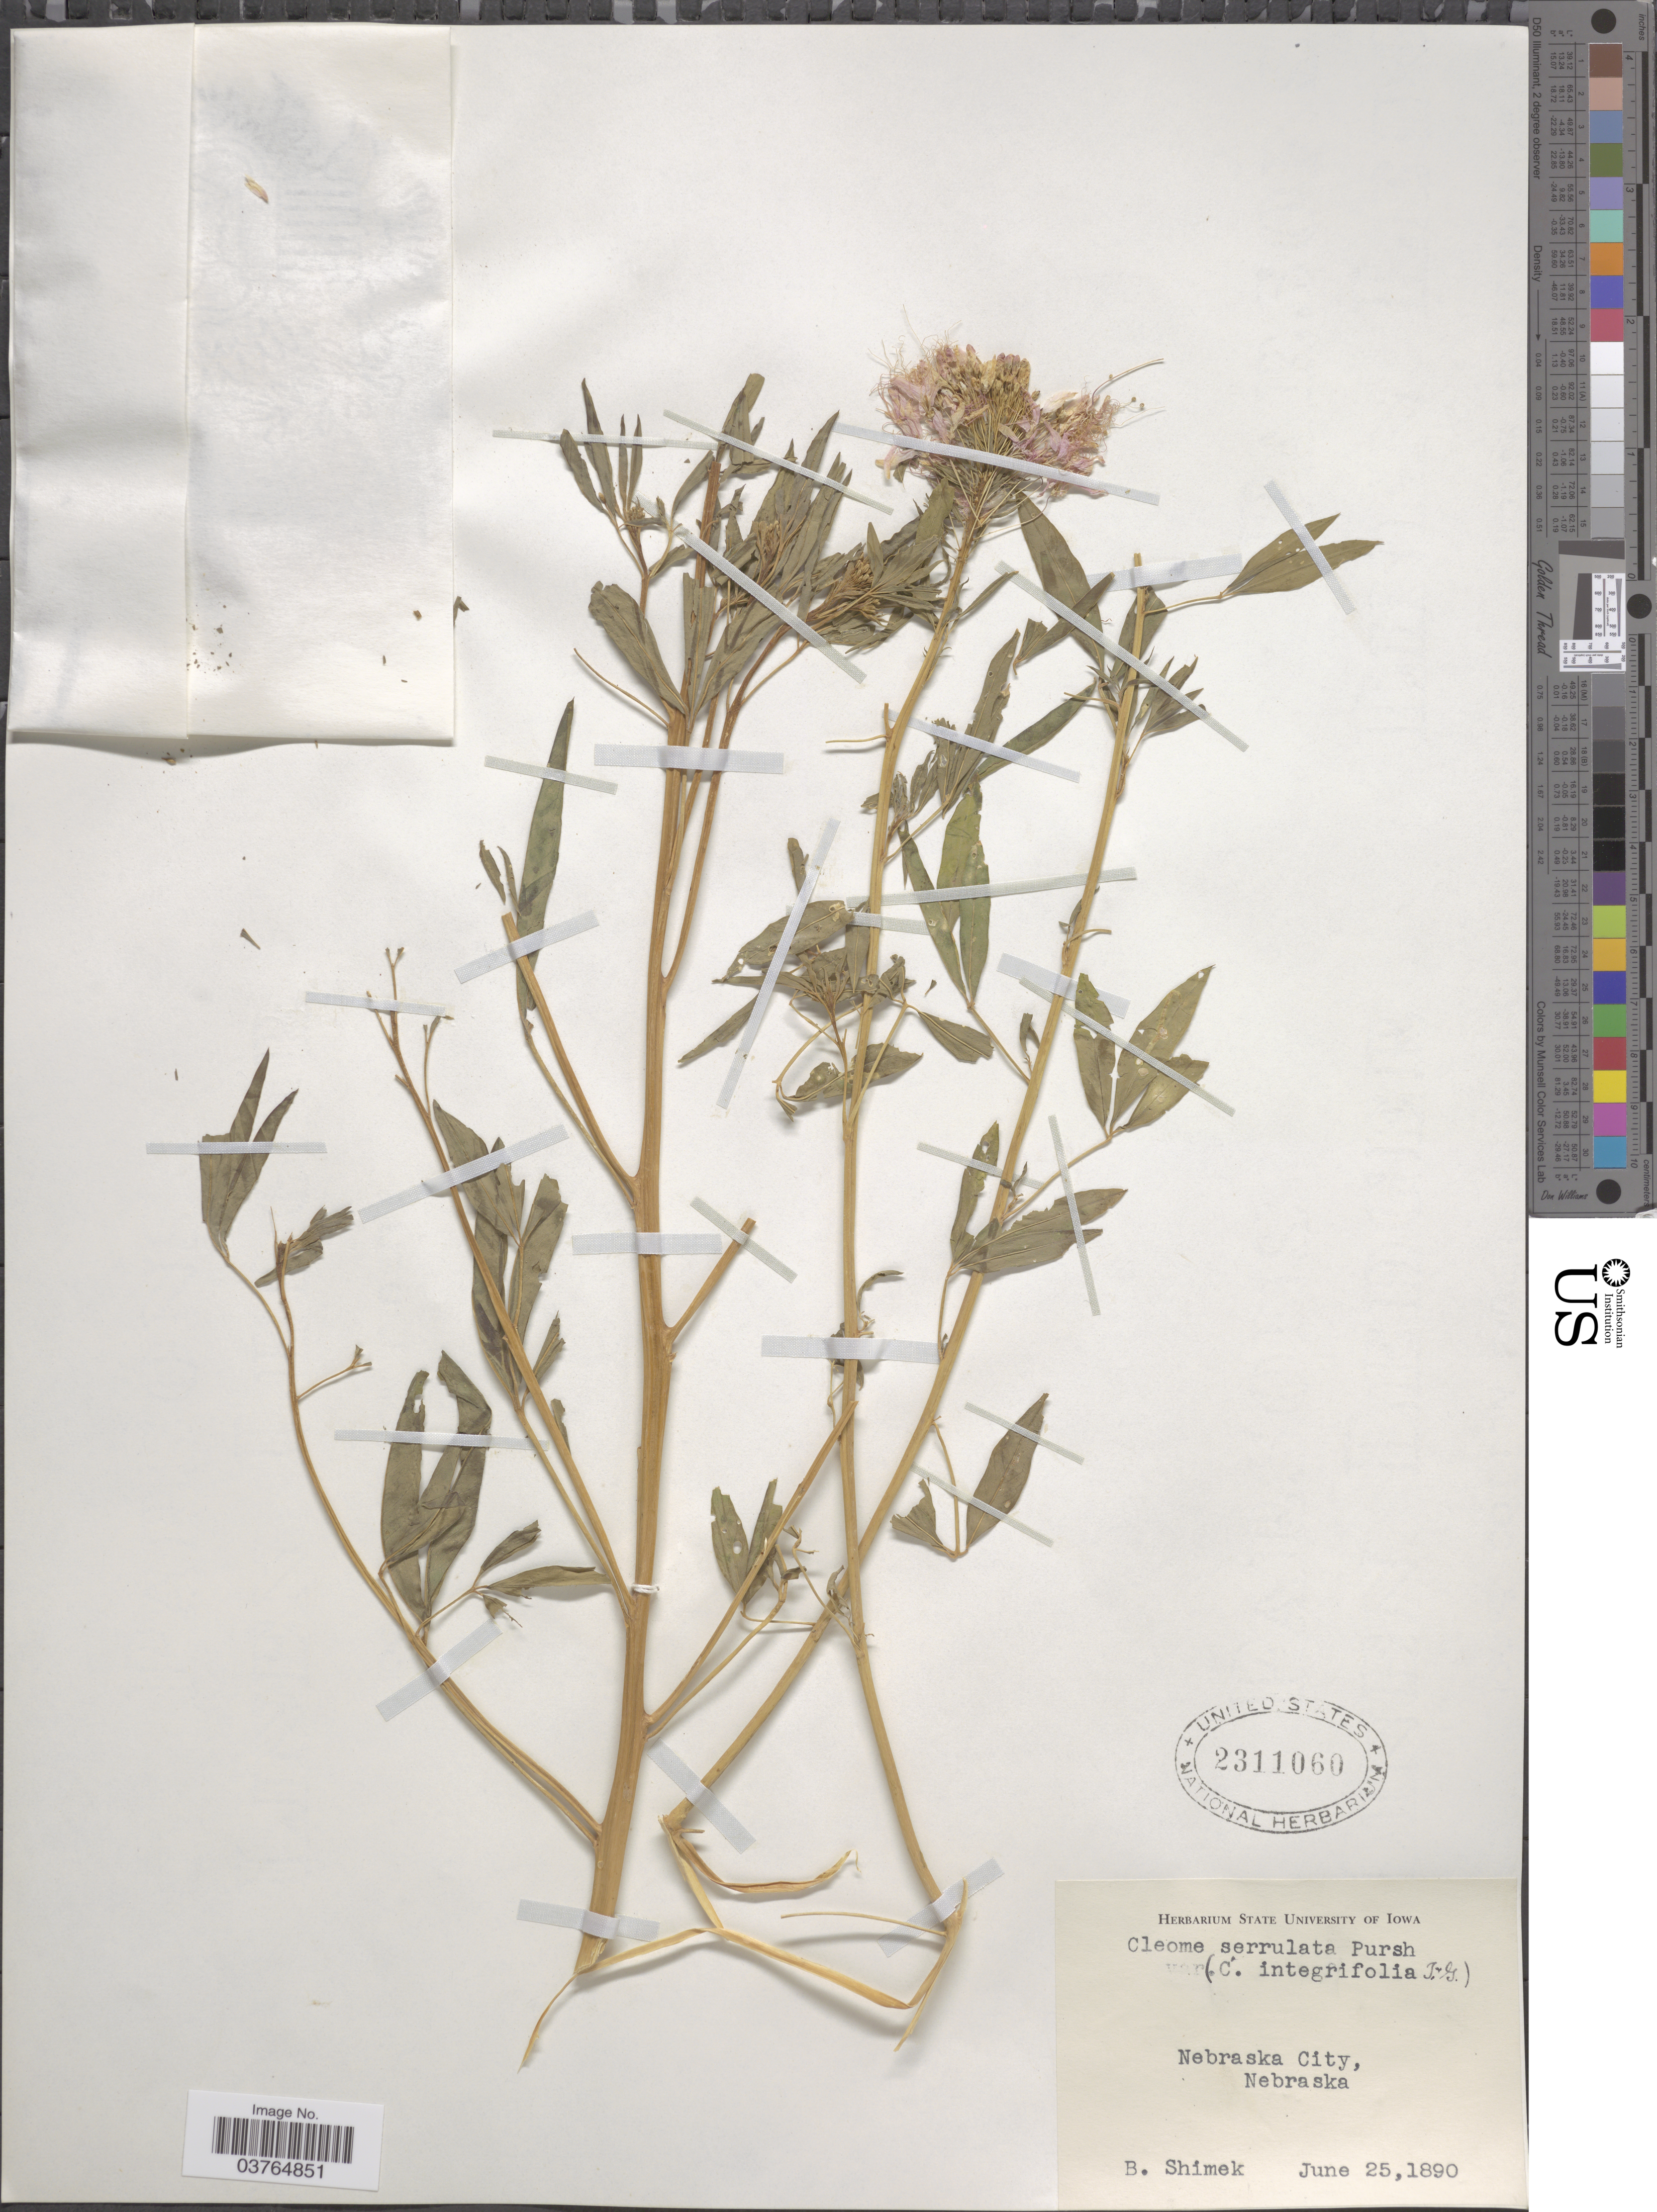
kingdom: Plantae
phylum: Tracheophyta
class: Magnoliopsida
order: Brassicales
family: Cleomaceae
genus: Cleomella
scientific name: Cleomella serrulata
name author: (Pursh) Roalson & J.C. Hall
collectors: B. Shimek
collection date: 1890-06-25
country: United States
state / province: Nebraska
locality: Nebraska City.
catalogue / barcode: US 2311060